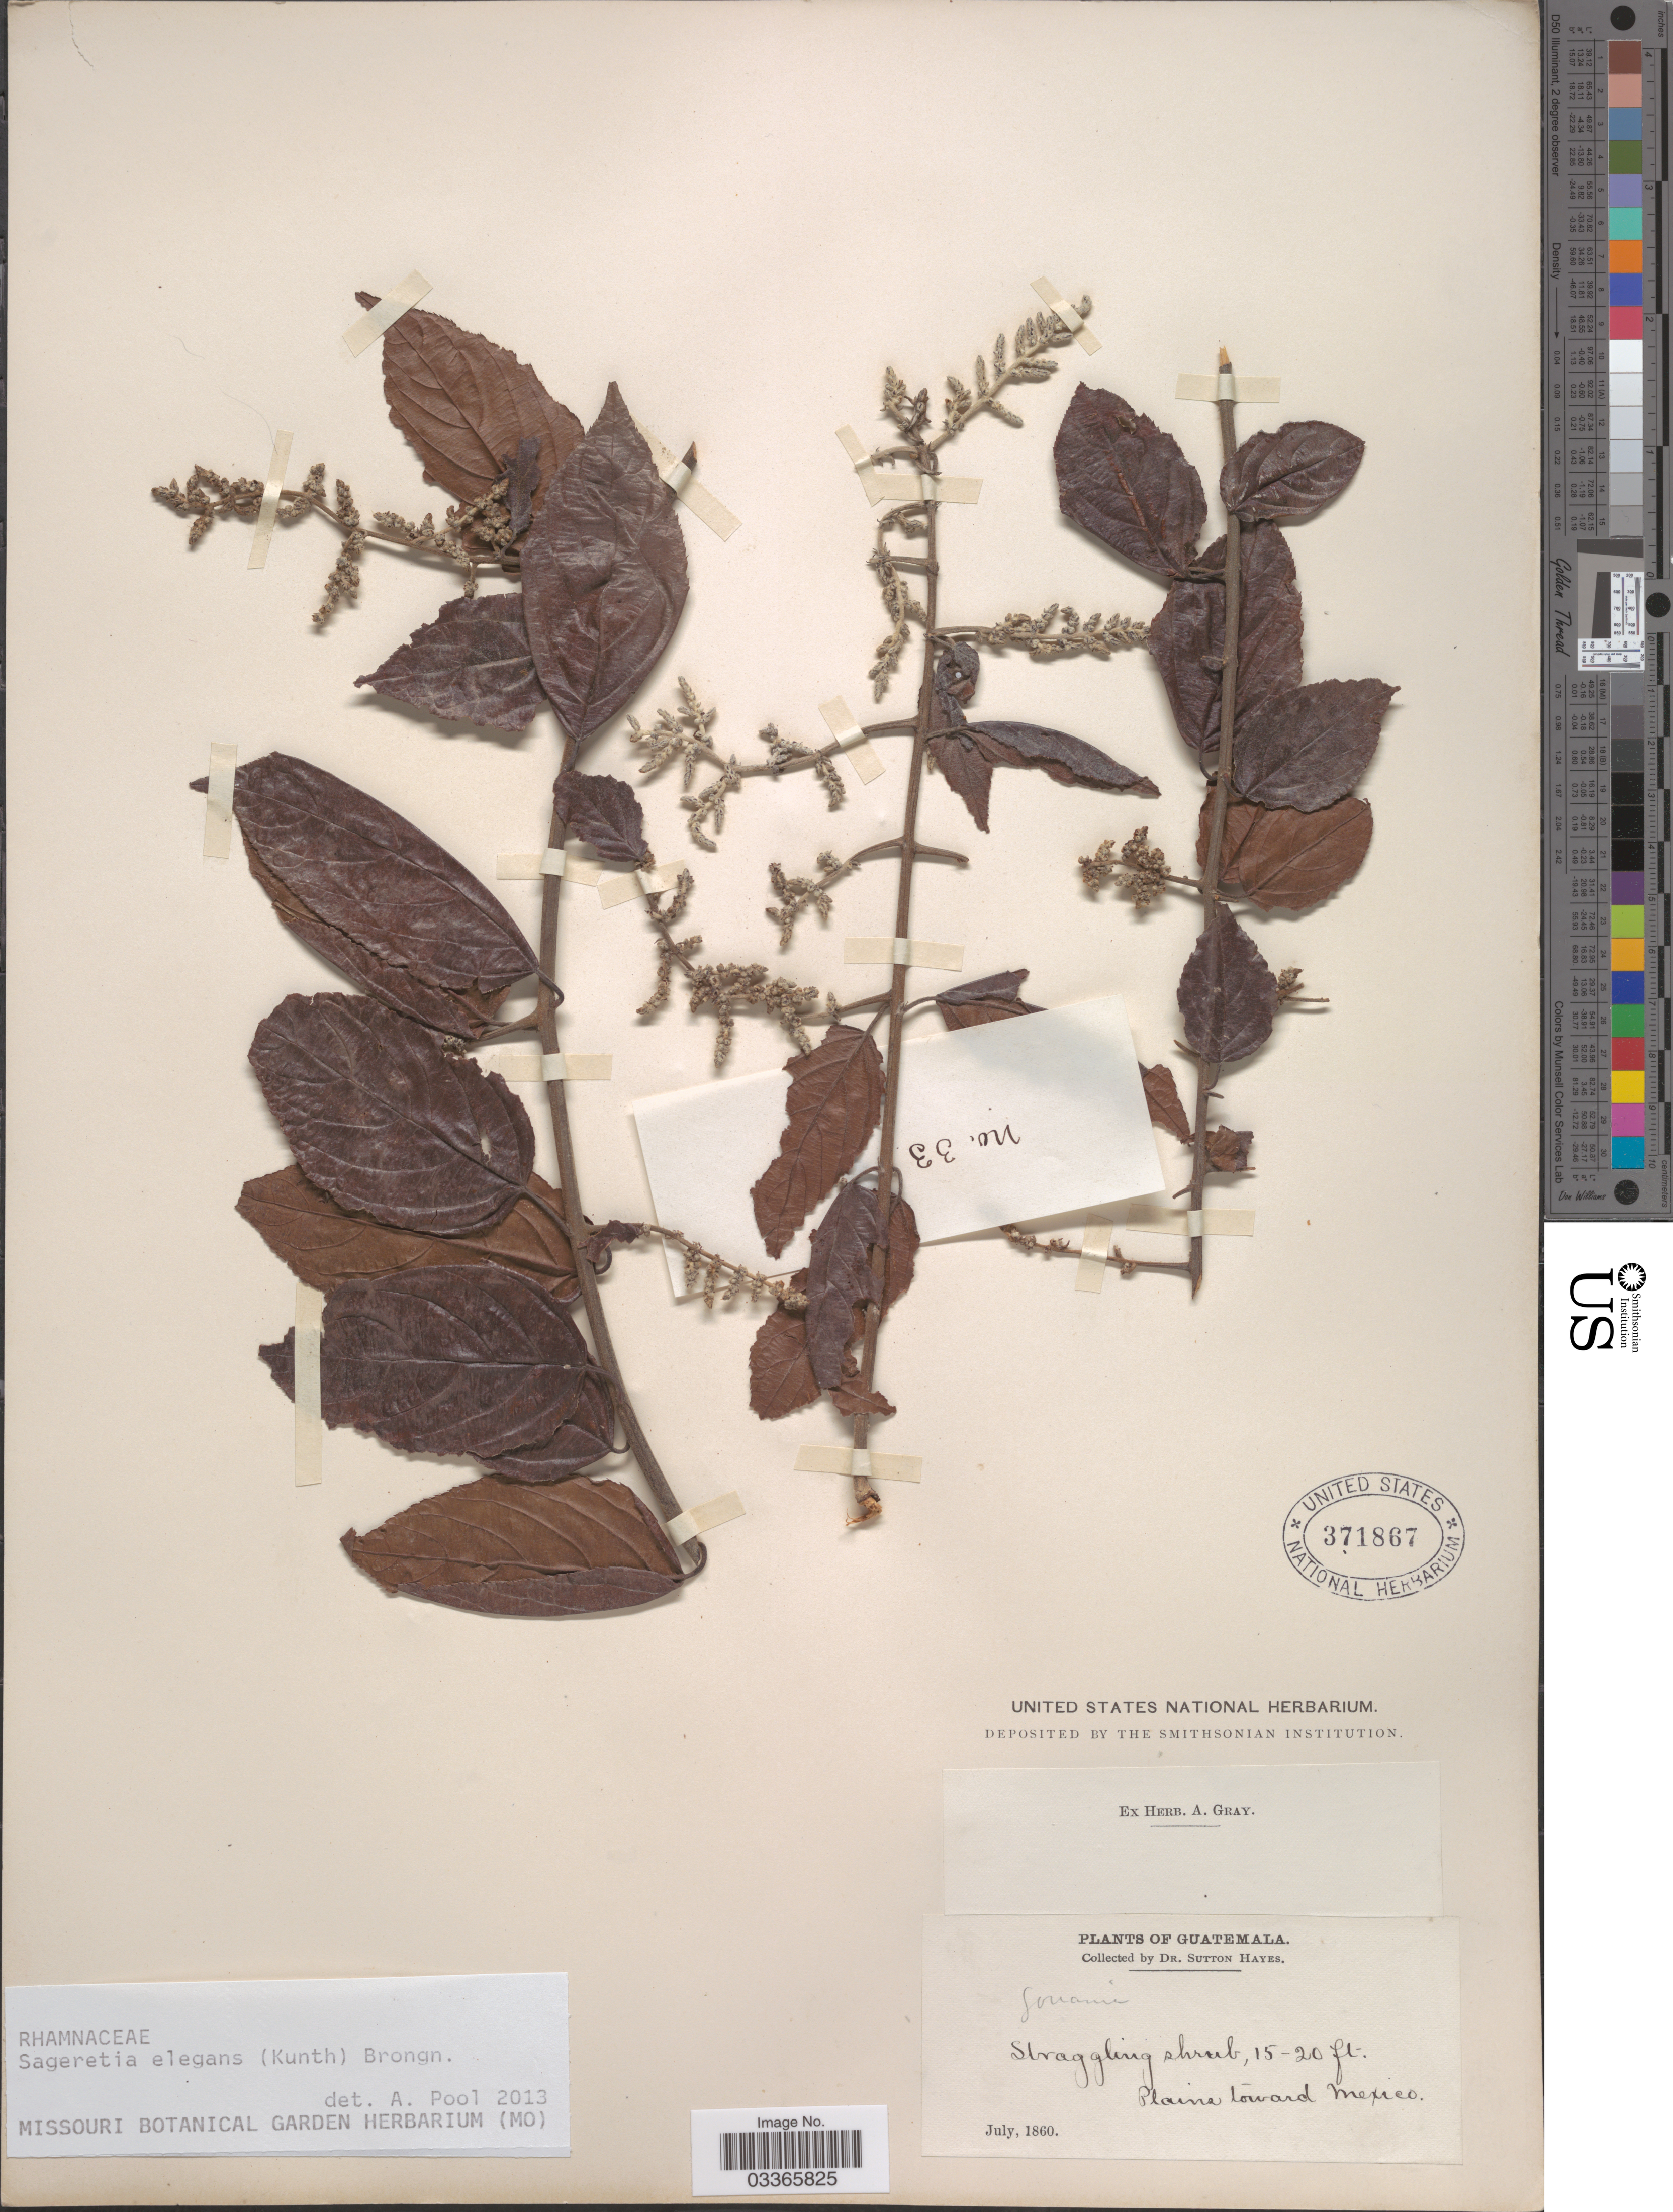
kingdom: Plantae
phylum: Tracheophyta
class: Magnoliopsida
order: Rosales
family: Rhamnaceae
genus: Sageretia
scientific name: Sageretia elegans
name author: (Kunth) Brongn.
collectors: S. Hayes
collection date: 1860-07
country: Guatemala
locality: Plains toward Mexico.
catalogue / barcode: US 371867